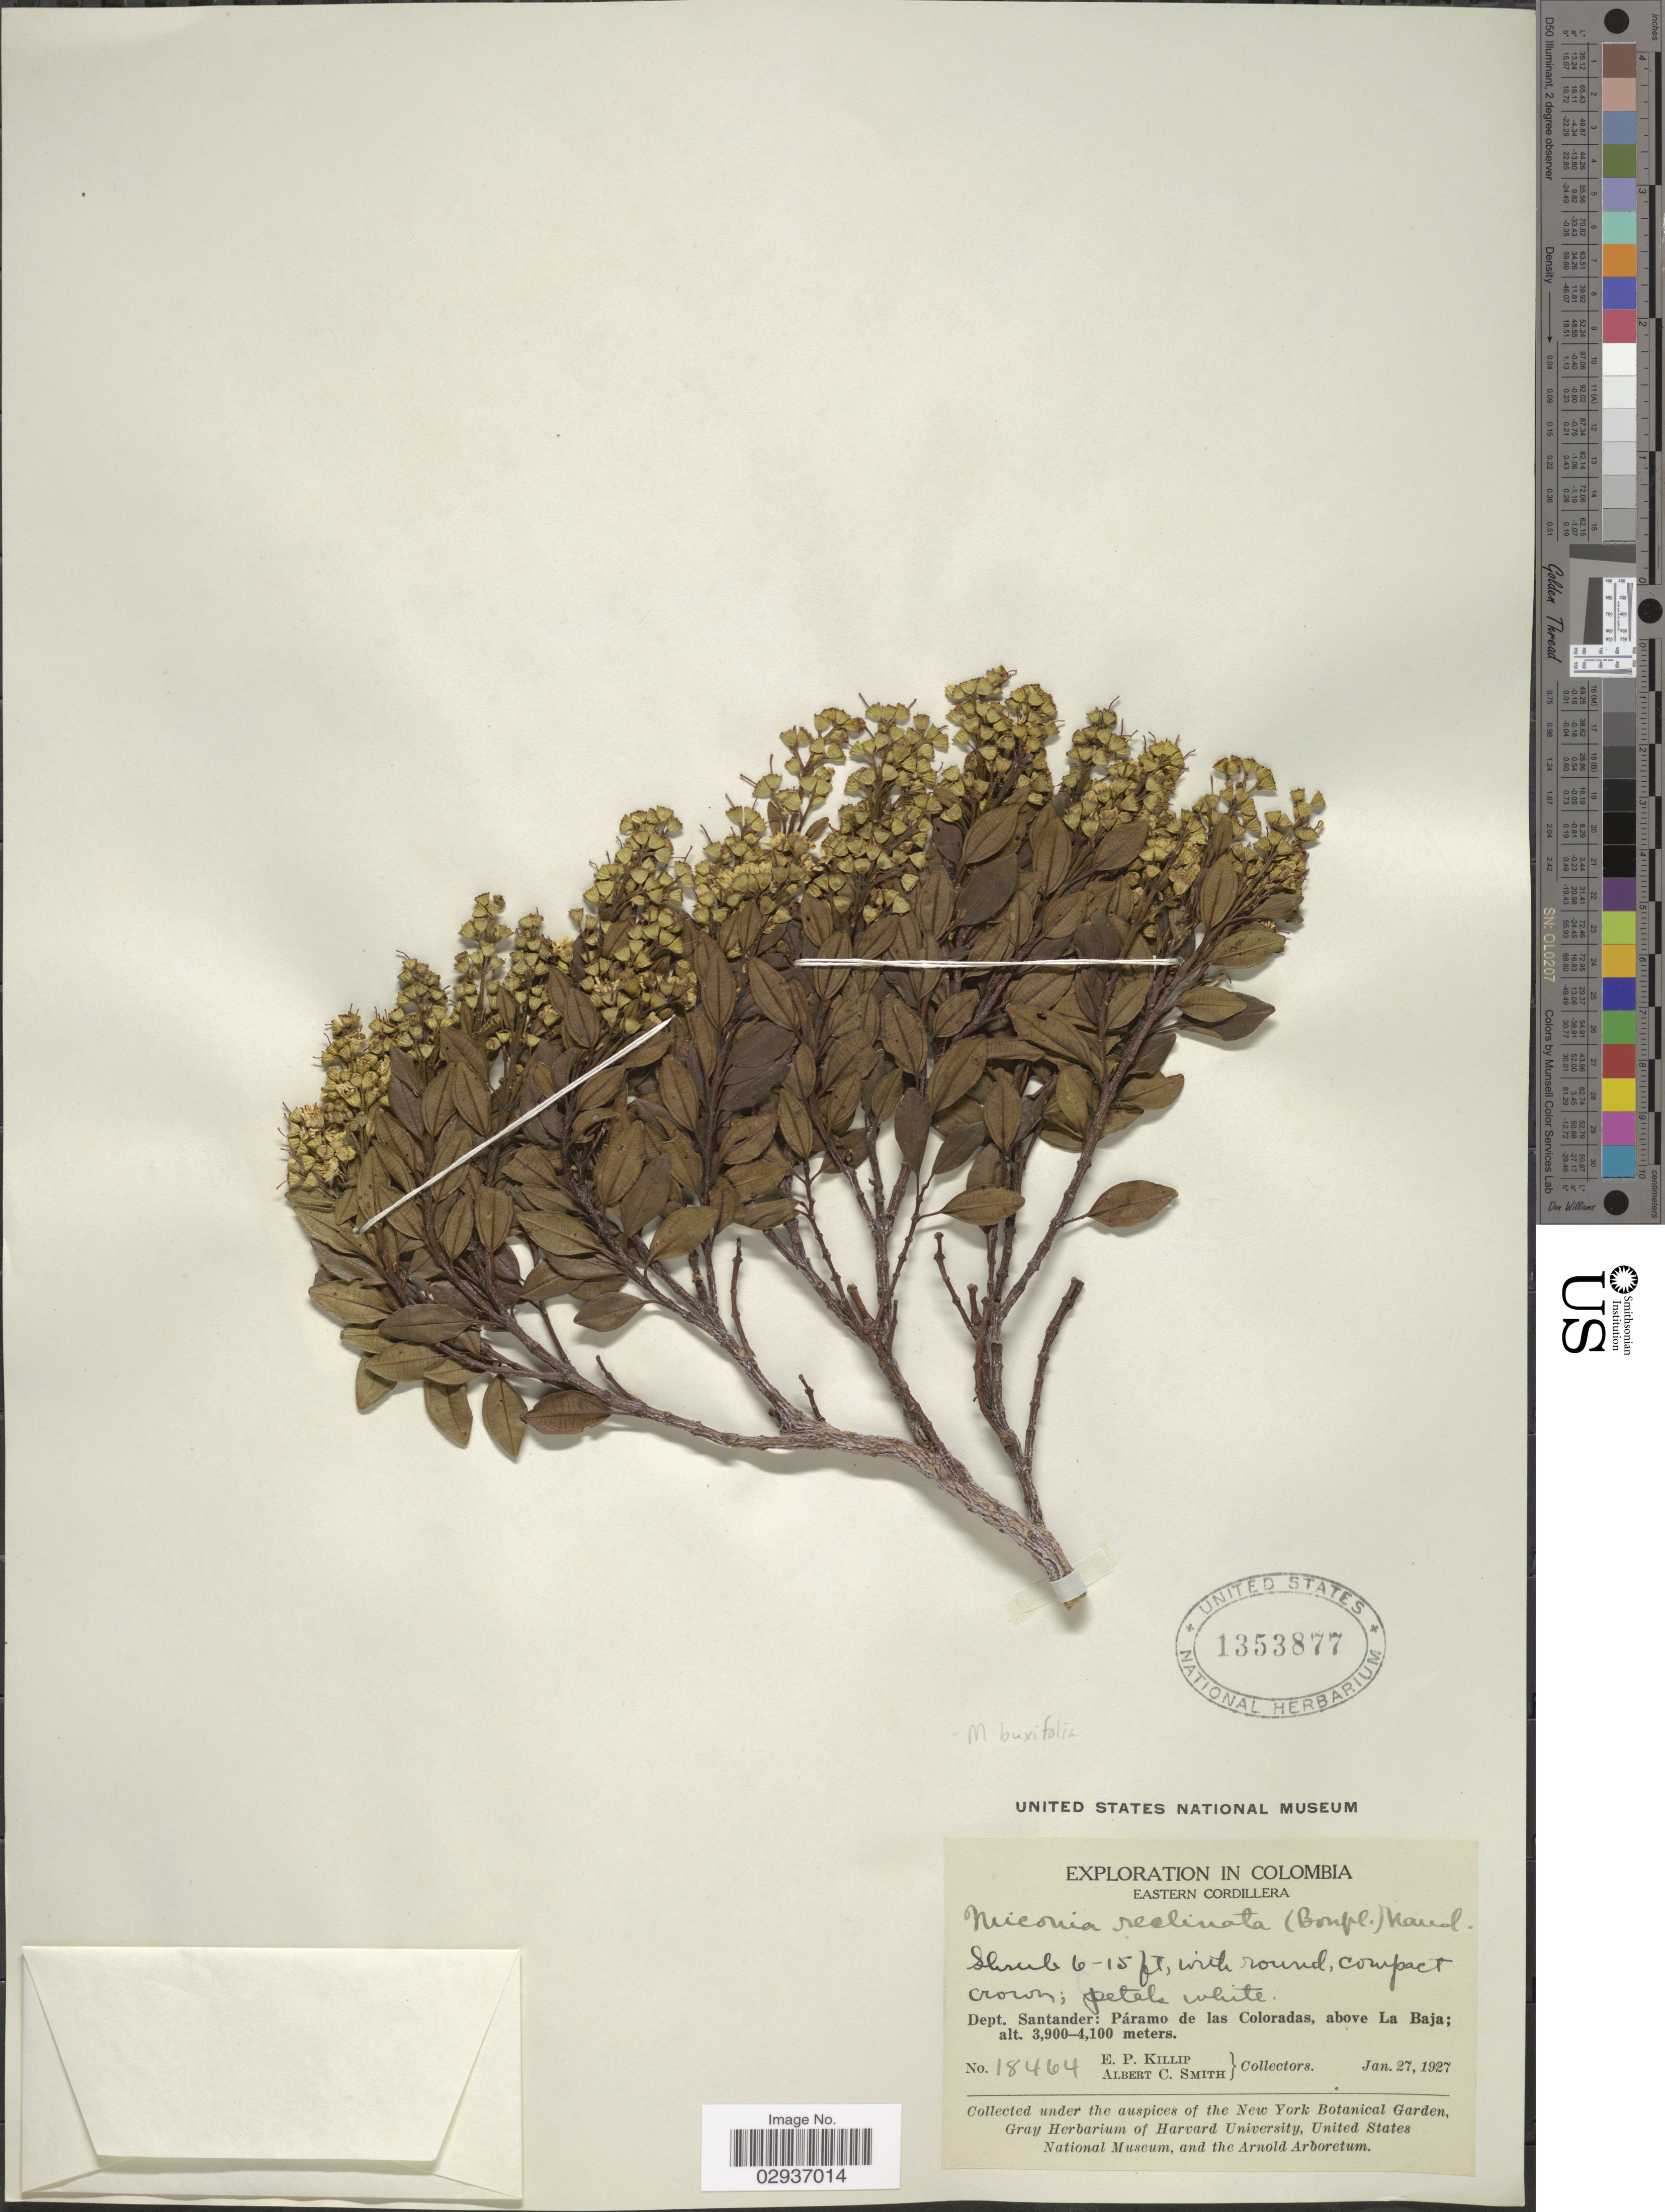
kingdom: Plantae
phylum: Tracheophyta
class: Magnoliopsida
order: Myrtales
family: Melastomataceae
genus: Miconia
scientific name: Miconia buxifolia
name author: Naudin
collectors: E. P. Killip & A. C. Smith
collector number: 18464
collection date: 1927-01-27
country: Colombia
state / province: Santander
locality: Eastern Cordillera: Dept. Santander: Páramo de las Colorados, above La Baja.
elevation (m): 3900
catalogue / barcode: US 1353877